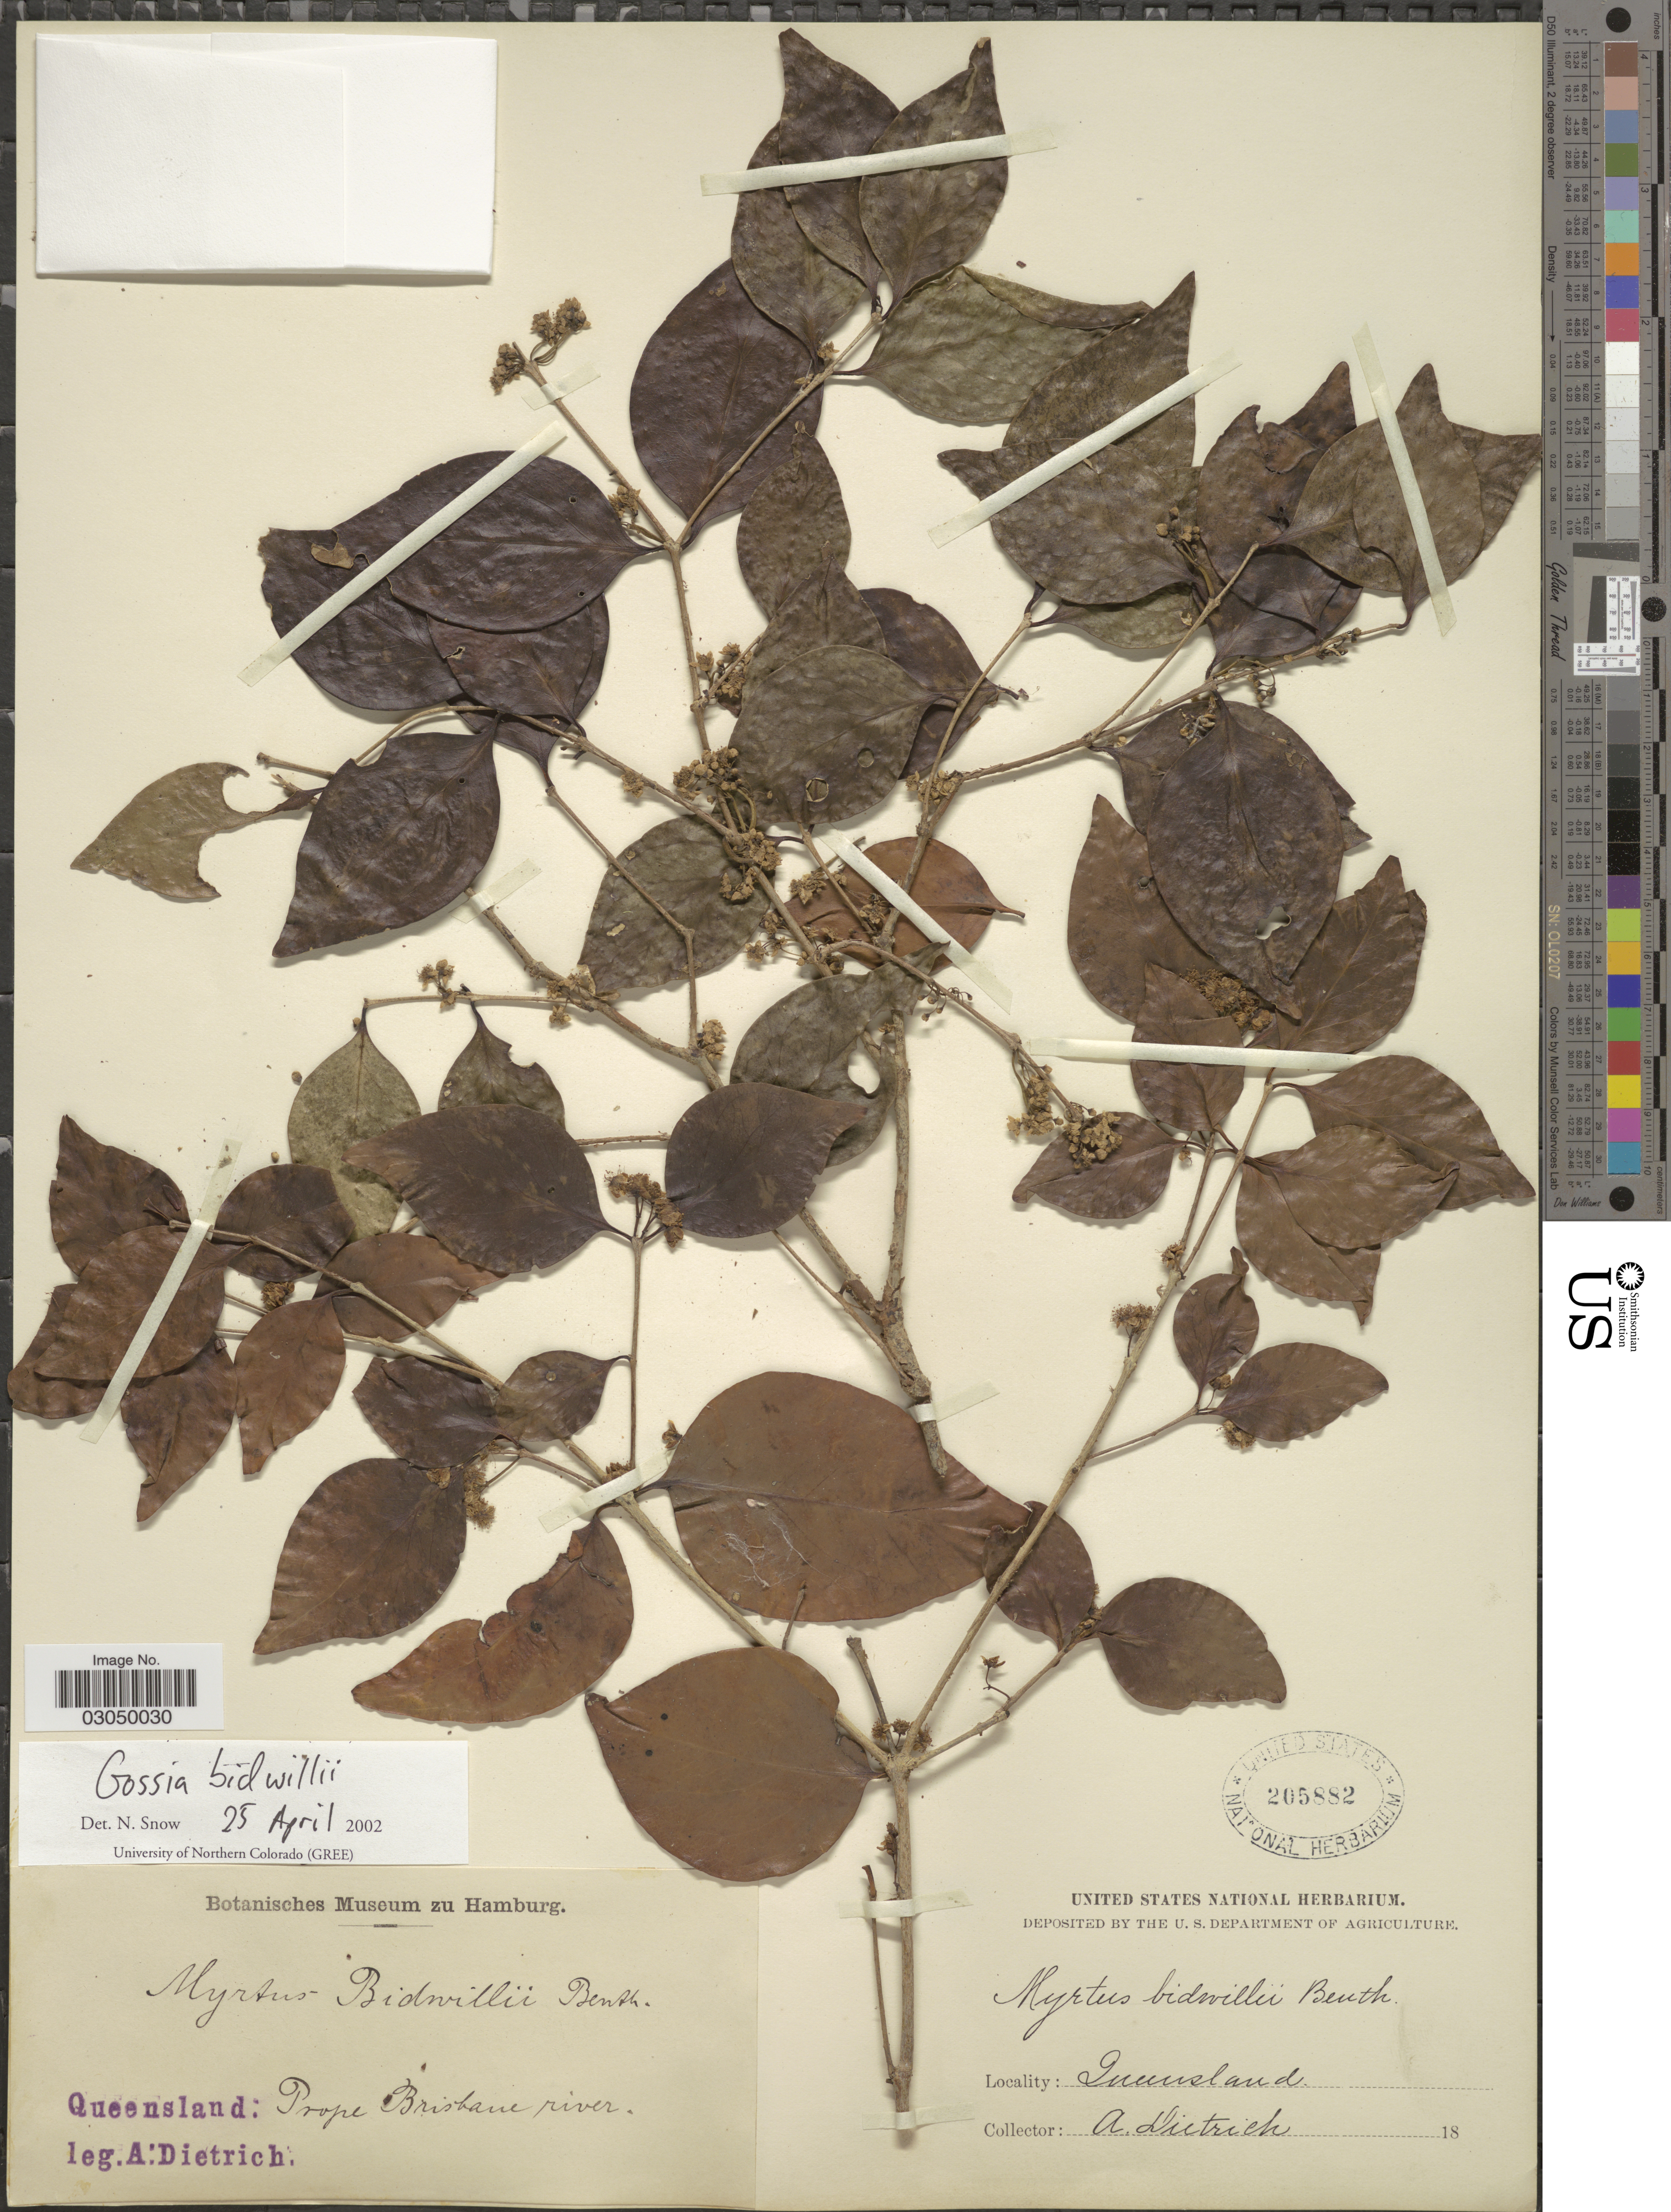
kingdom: Plantae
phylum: Tracheophyta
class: Magnoliopsida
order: Myrtales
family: Myrtaceae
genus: Gossia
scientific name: Gossia bidwillii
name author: (Benth.) N. Snow & Guymer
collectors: A. Dietrich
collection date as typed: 18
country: Australia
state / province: Queensland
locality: Prope Brisbane river.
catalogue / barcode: US 205882